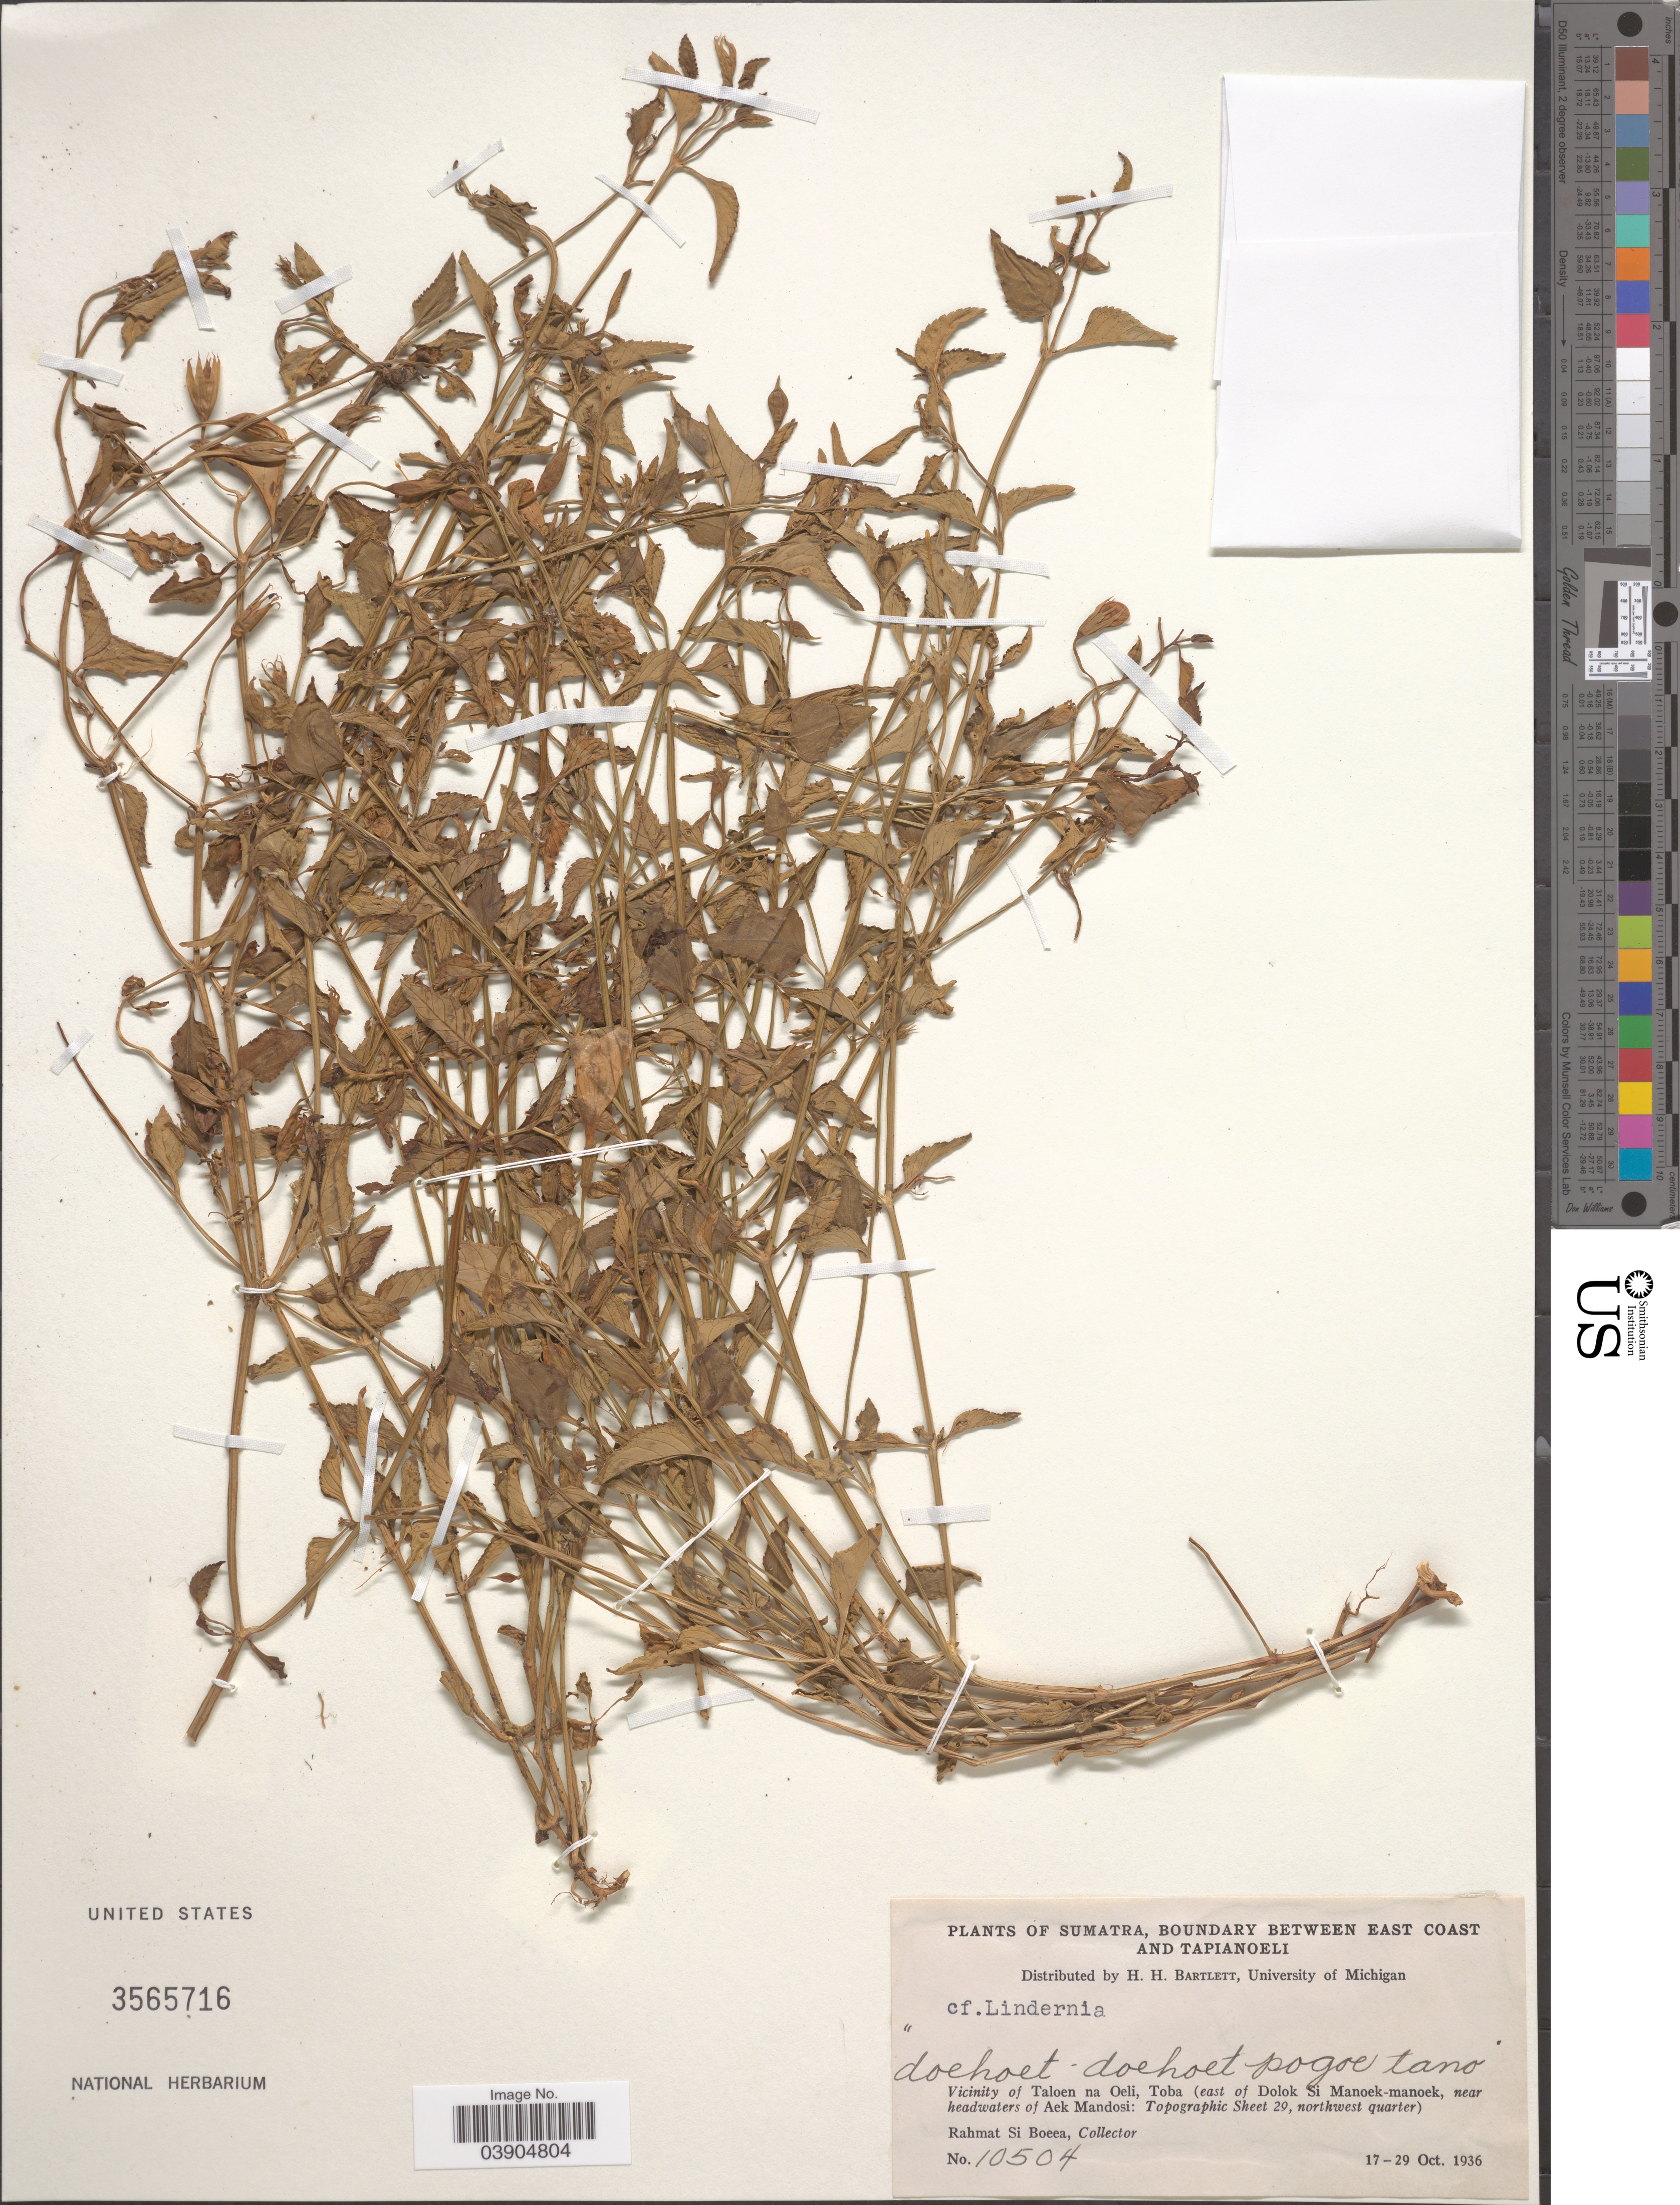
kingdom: Plantae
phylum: Tracheophyta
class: Magnoliopsida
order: Lamiales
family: Linderniaceae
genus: Lindernia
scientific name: Lindernia sp.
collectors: Rahmat Si Boeea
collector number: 10504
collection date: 1936-10-17/1936-10-29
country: Indonesia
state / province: Sumatra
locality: Boundary between East Coast and Tapianoeli. Vicinity of Taloen na Oeli, Toba (east of Dolok Si Manoek-manoek, near headwaters of Aek Mandosi: Topographic Sheet 29, northwest quarter).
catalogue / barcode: US 3565716